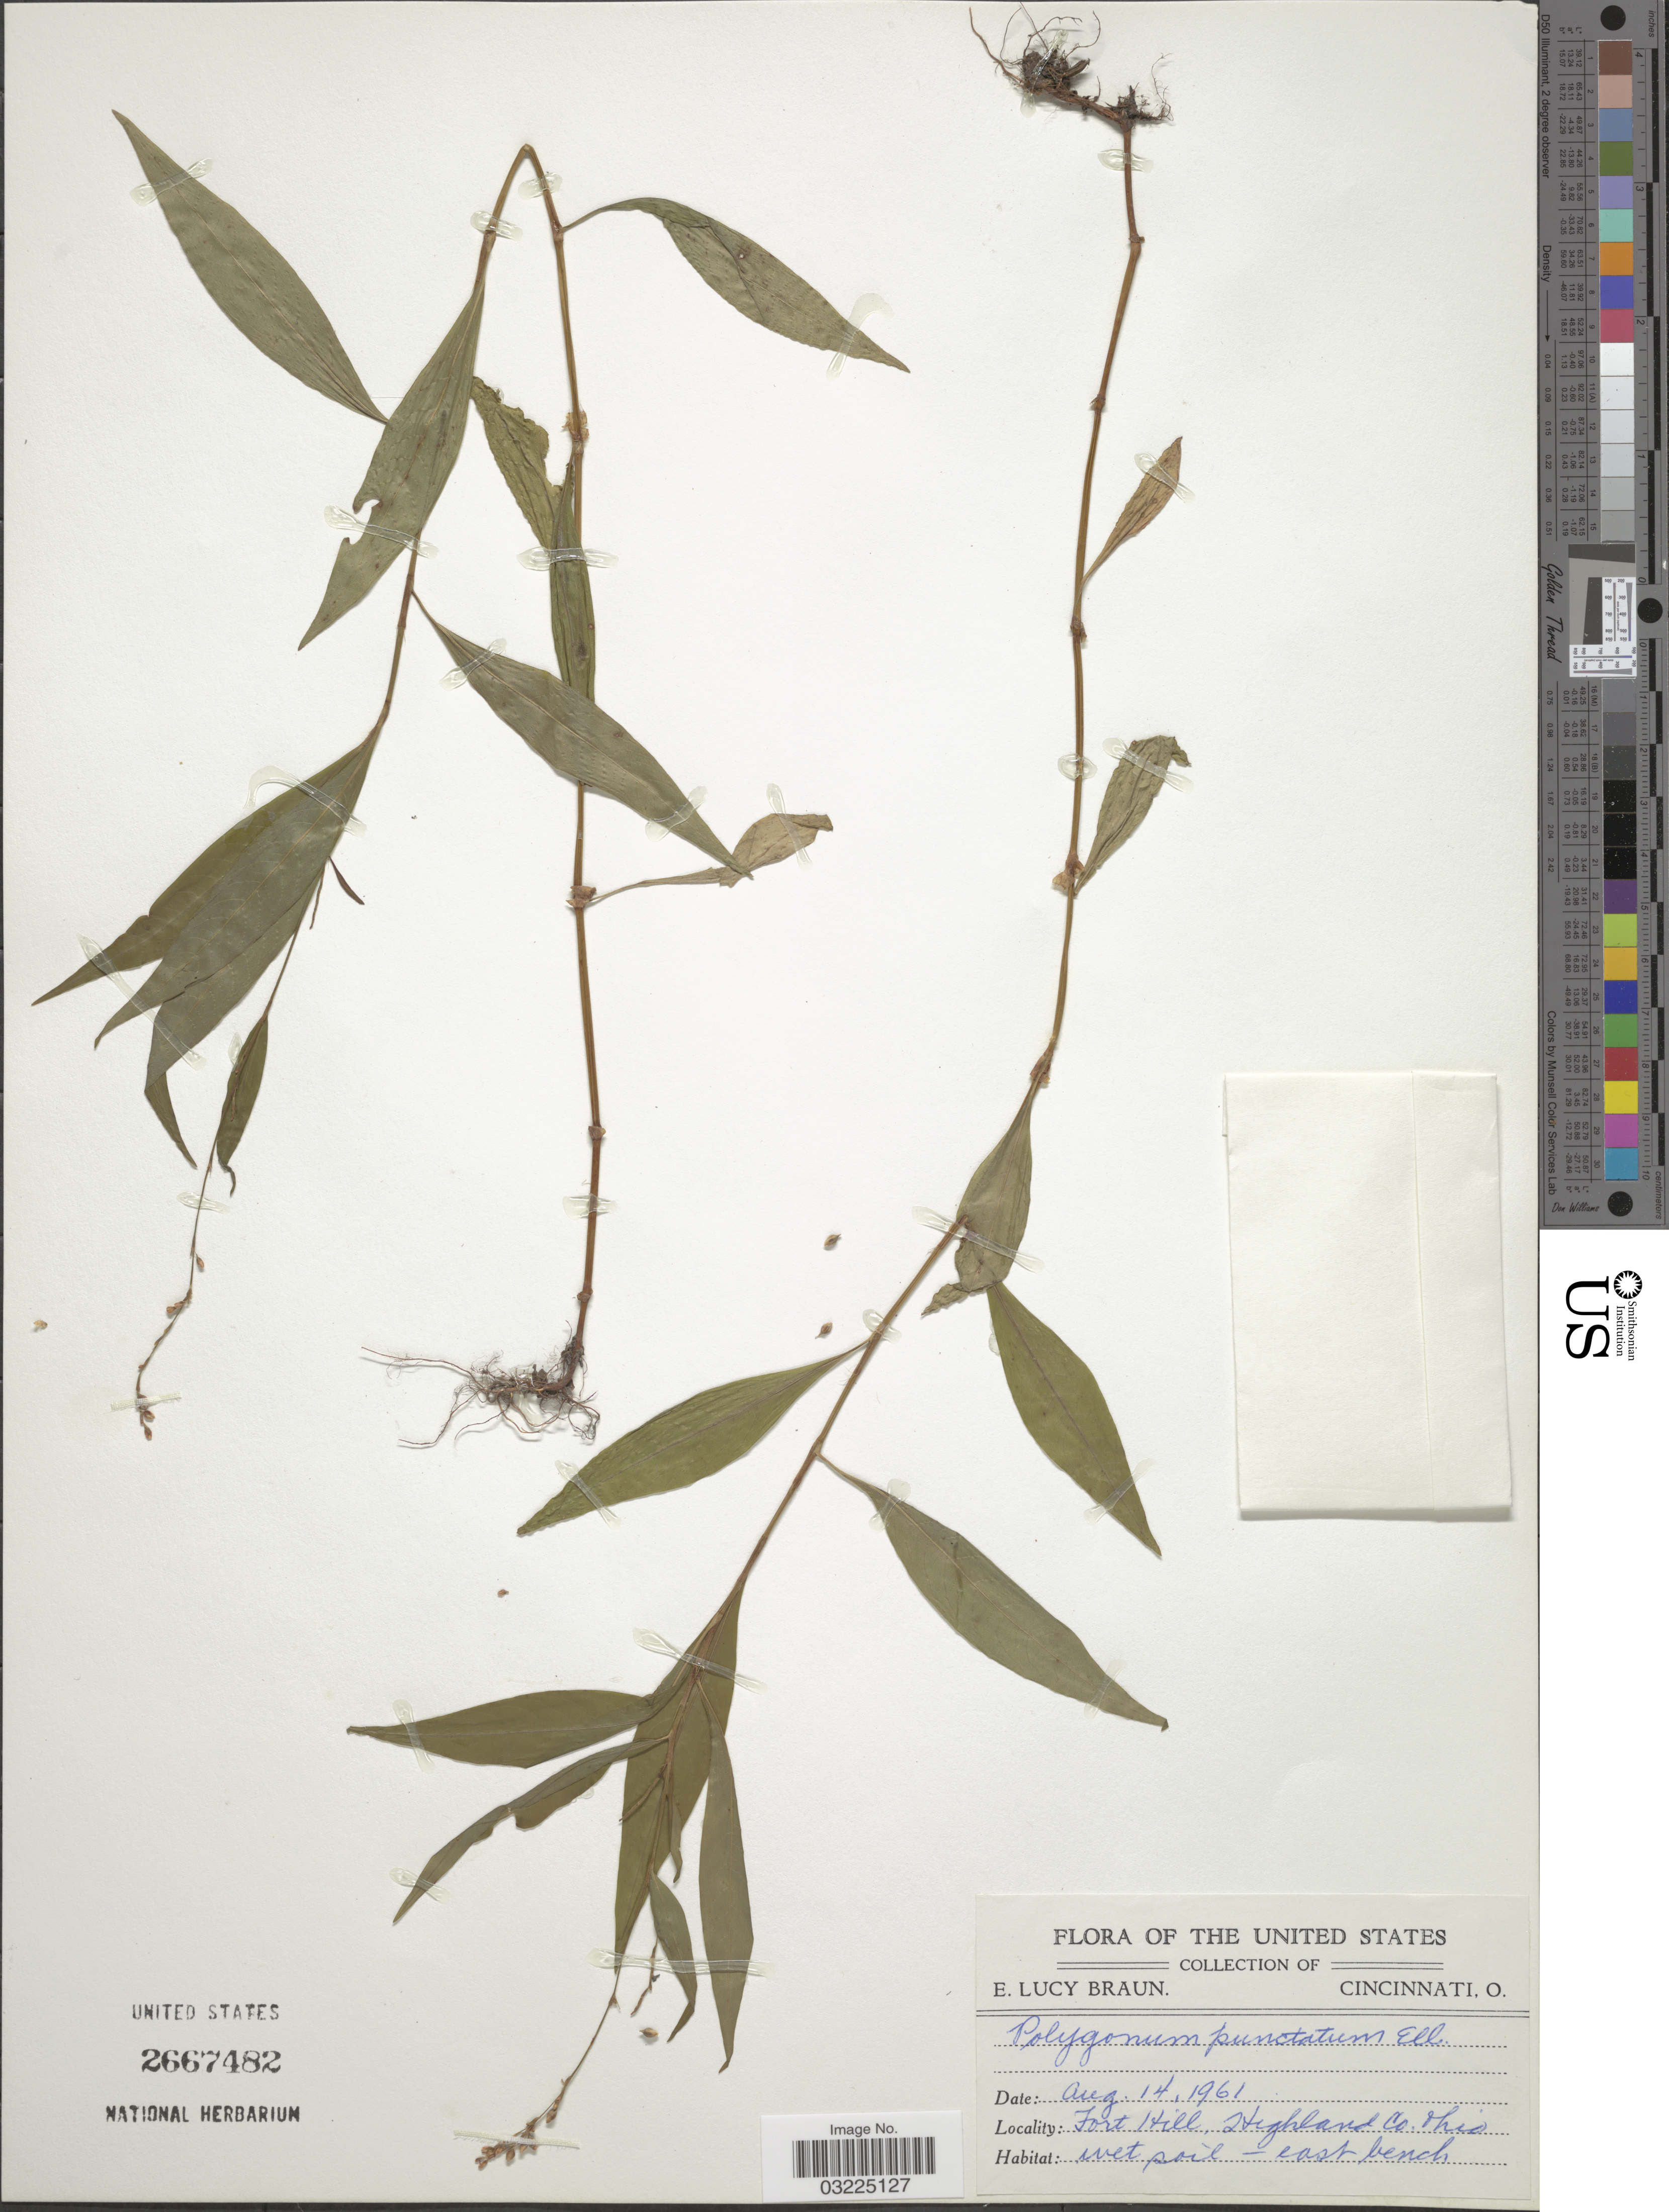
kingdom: Plantae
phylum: Tracheophyta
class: Magnoliopsida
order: Caryophyllales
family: Polygonaceae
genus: Persicaria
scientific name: Persicaria punctata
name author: (Elliott) Small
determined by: Atha, D. E.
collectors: E. L. Braun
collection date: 1961-08-14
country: United States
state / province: Ohio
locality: Fort Hill, Highland Co.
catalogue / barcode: US 2667482